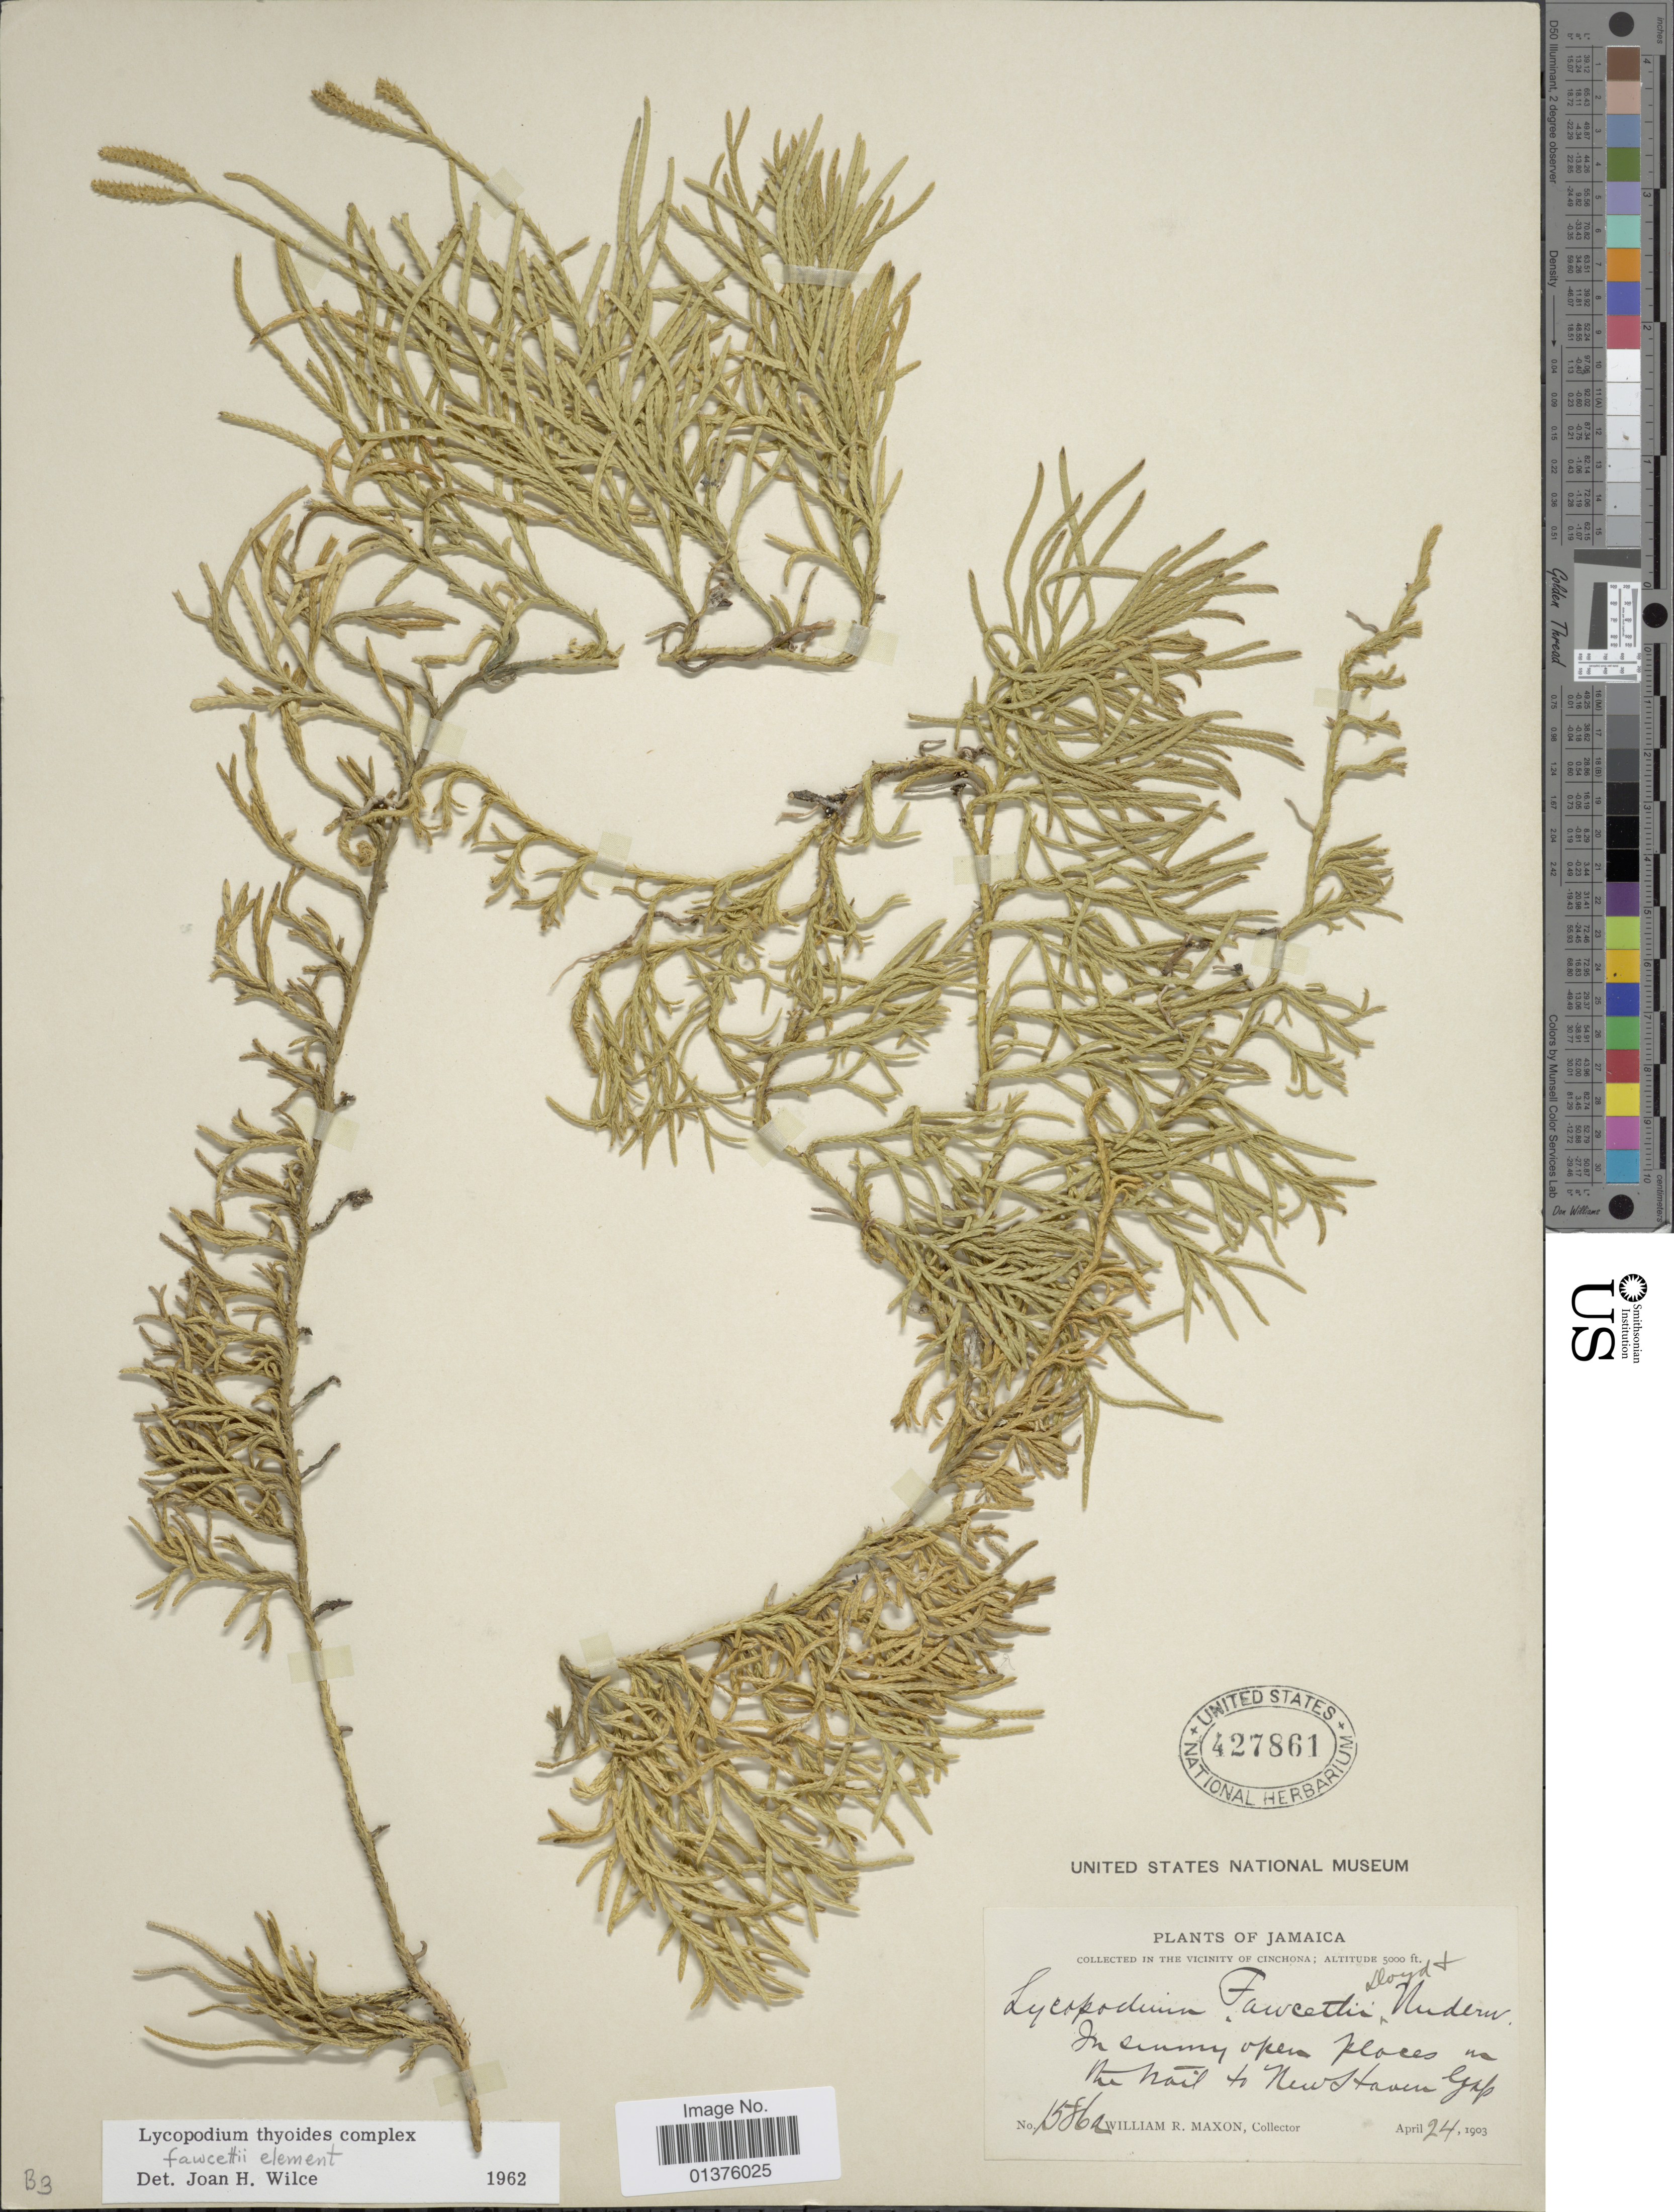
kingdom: Plantae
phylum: Tracheophyta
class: Lycopodiopsida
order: Lycopodiales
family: Lycopodiaceae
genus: Diphasiastrum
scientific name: Diphasiastrum thyoides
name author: (Humb. & Bonpl. ex Willd.) Holub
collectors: W. R. Maxon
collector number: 15862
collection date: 1903-04-24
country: Jamaica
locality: In summit open places in the trail to New Haven Gap, Vicinity of Cinchona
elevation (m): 1524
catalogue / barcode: US 427861